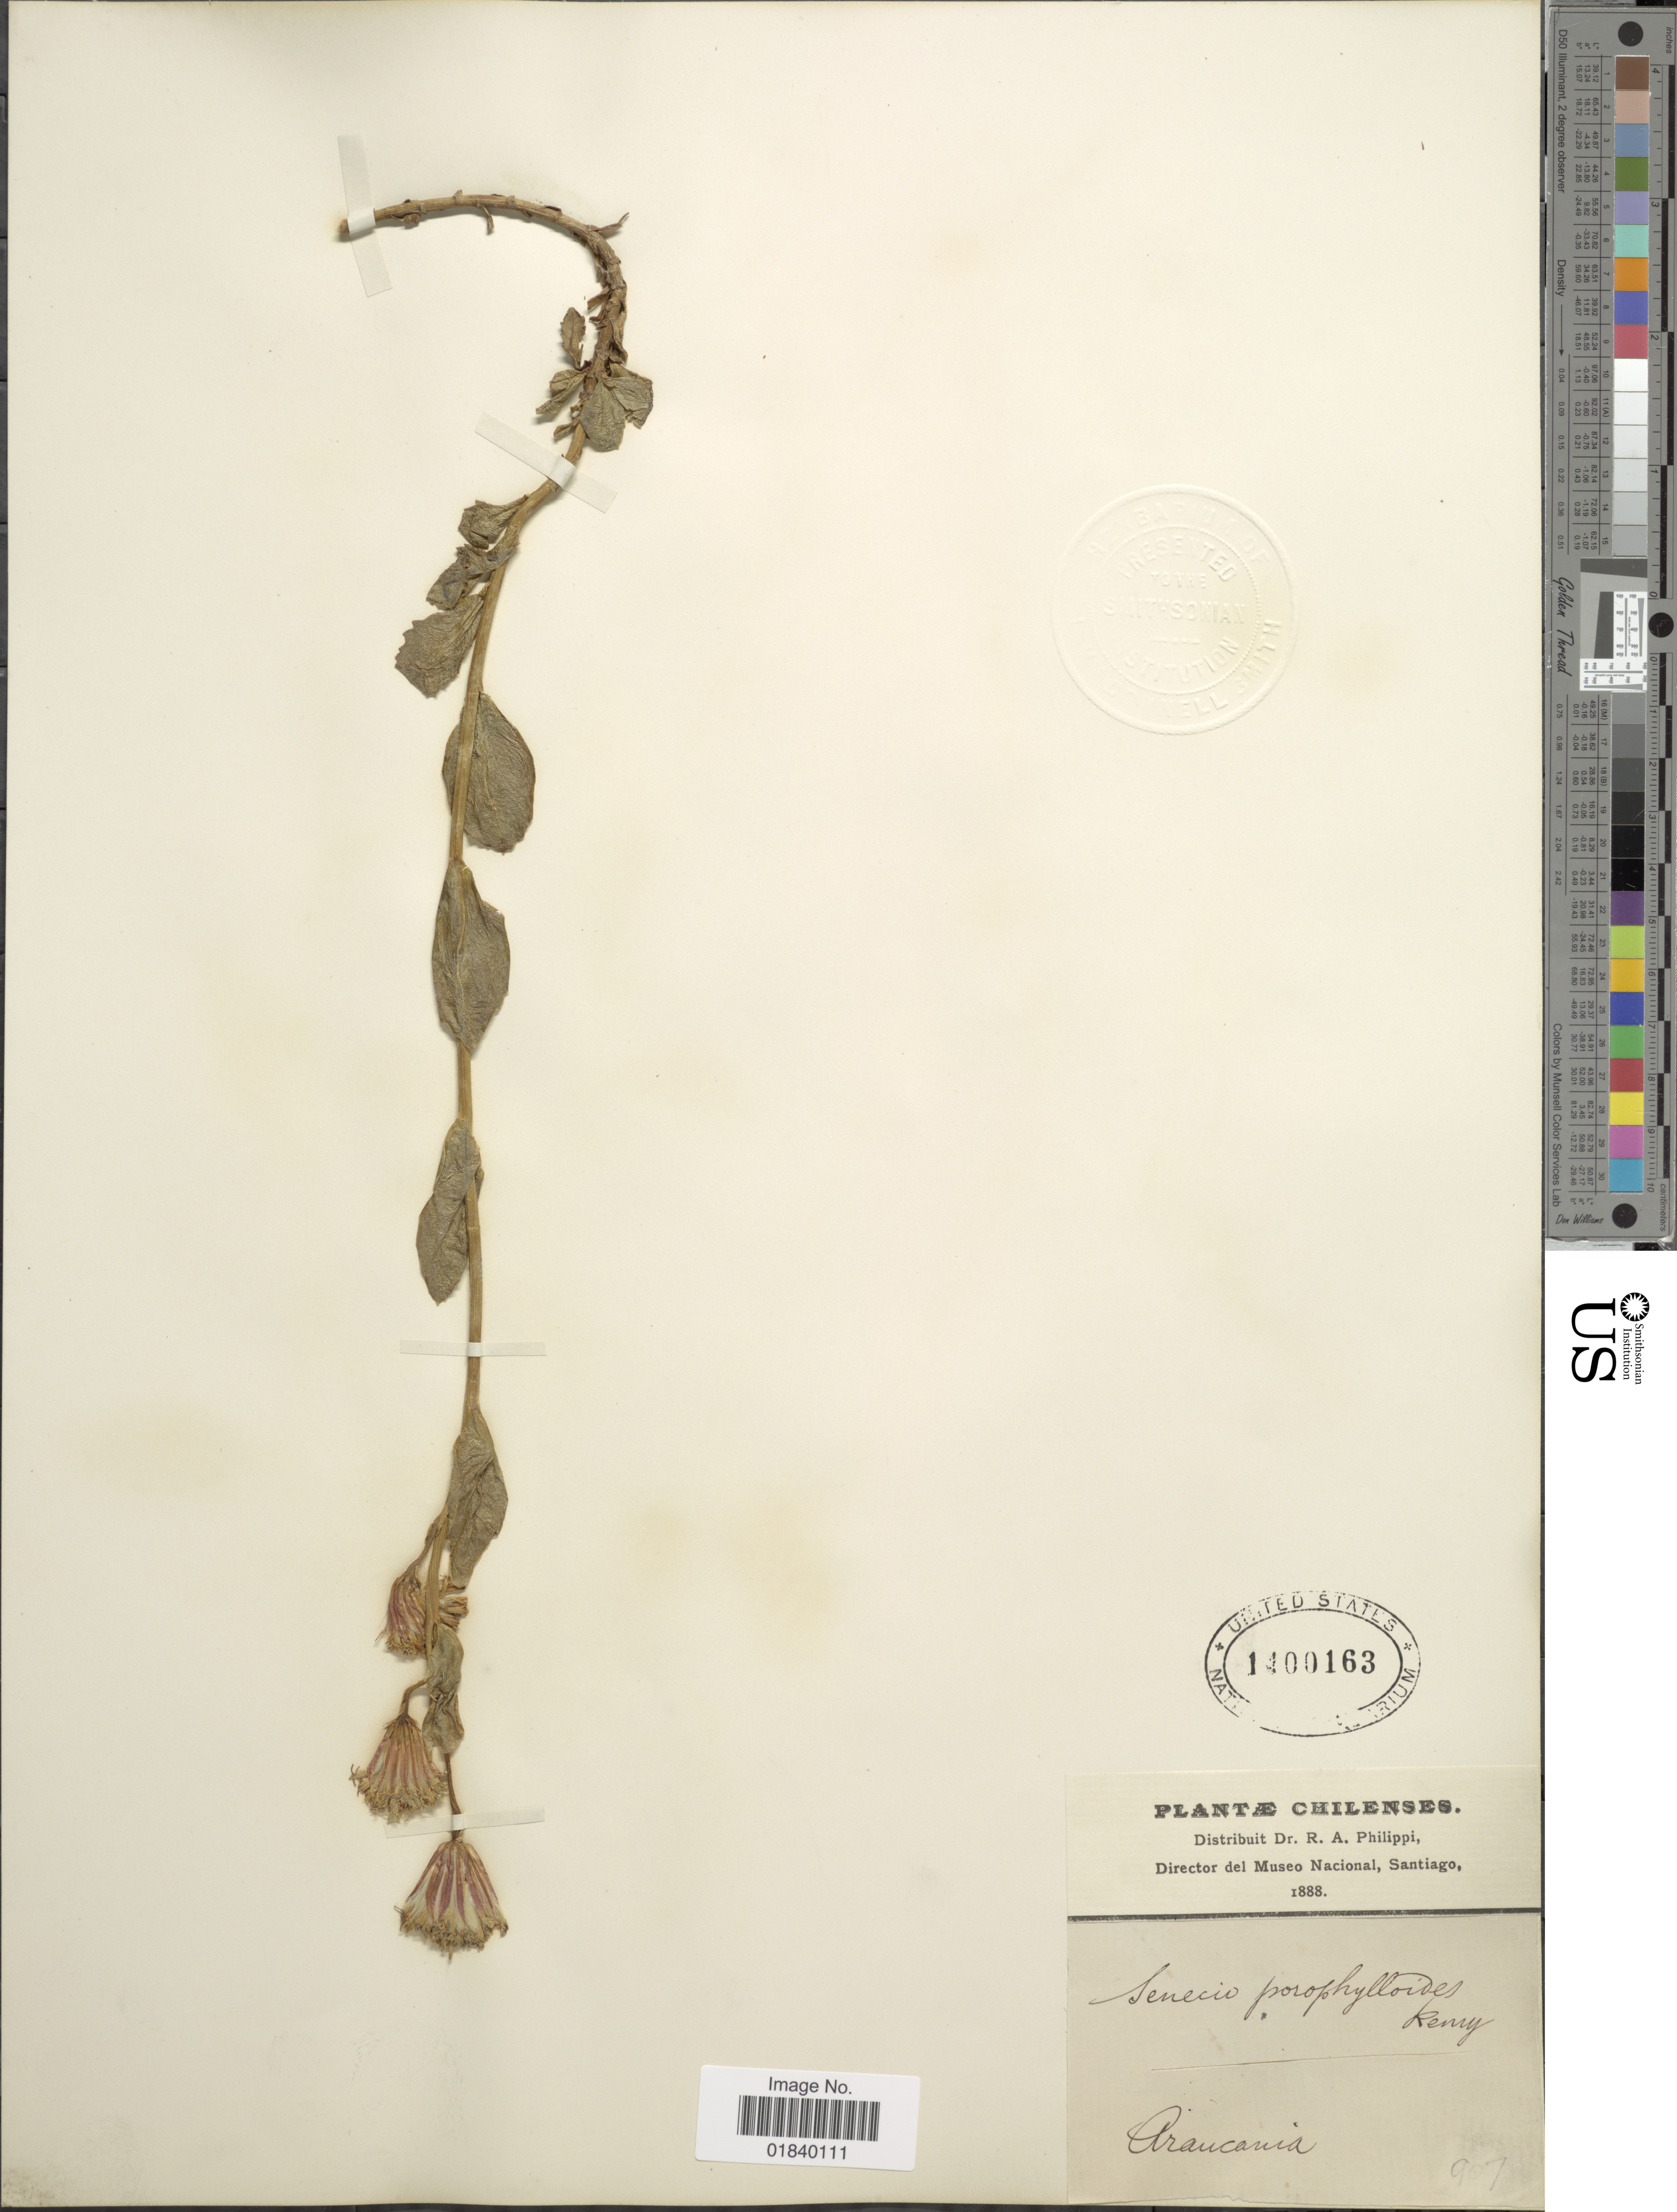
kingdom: Plantae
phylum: Tracheophyta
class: Magnoliopsida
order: Asterales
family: Asteraceae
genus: Senecio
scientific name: Senecio pilquensis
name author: H. Buek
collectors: R. A. Philippi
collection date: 1888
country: Chile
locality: Chilenses. Araucanía.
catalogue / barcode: US 1400163